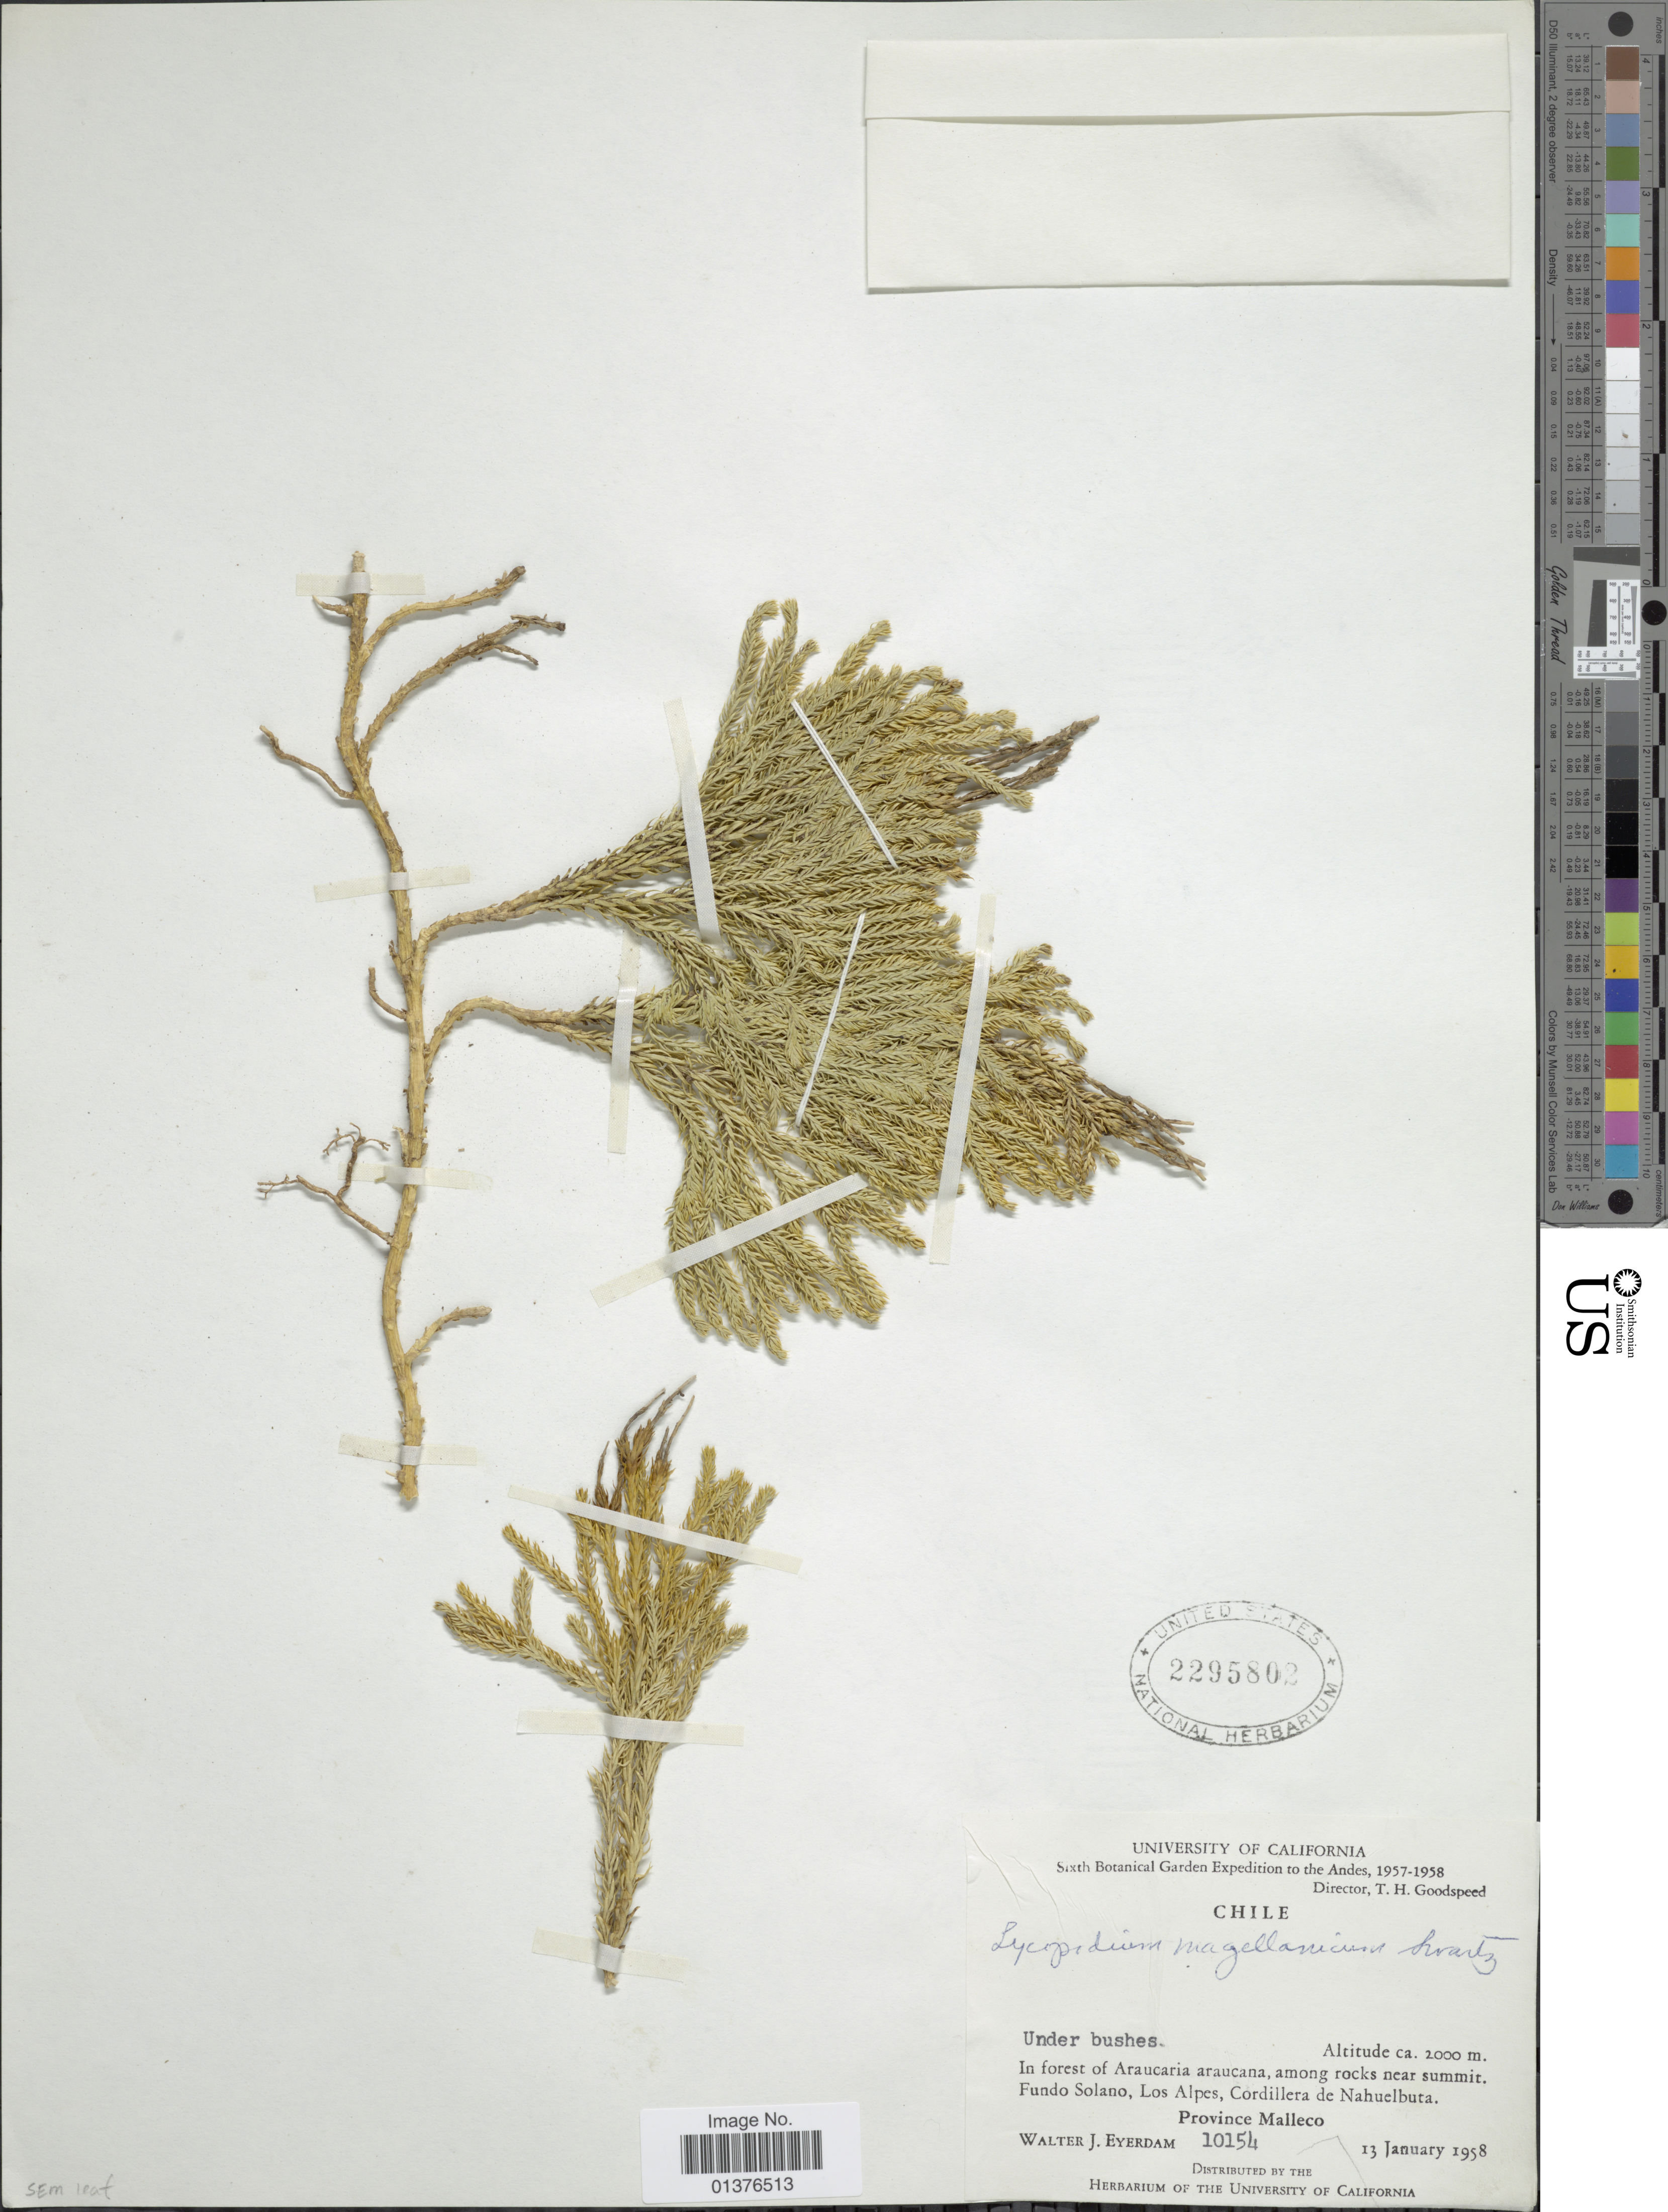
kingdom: Plantae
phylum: Tracheophyta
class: Lycopodiopsida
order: Lycopodiales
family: Lycopodiaceae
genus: Austrolycopodium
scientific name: Austrolycopodium magellanicum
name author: (P. Beauv.) Holub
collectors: W. J. Eyerdam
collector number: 10154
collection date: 1958-01-13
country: Chile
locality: In forest of Araucaria araucana, among rocks near summit, Fundo Solano, Los Alpes, Cordillera de Nahuelbuta, Prov. Malleco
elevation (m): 2000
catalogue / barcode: US 2295802